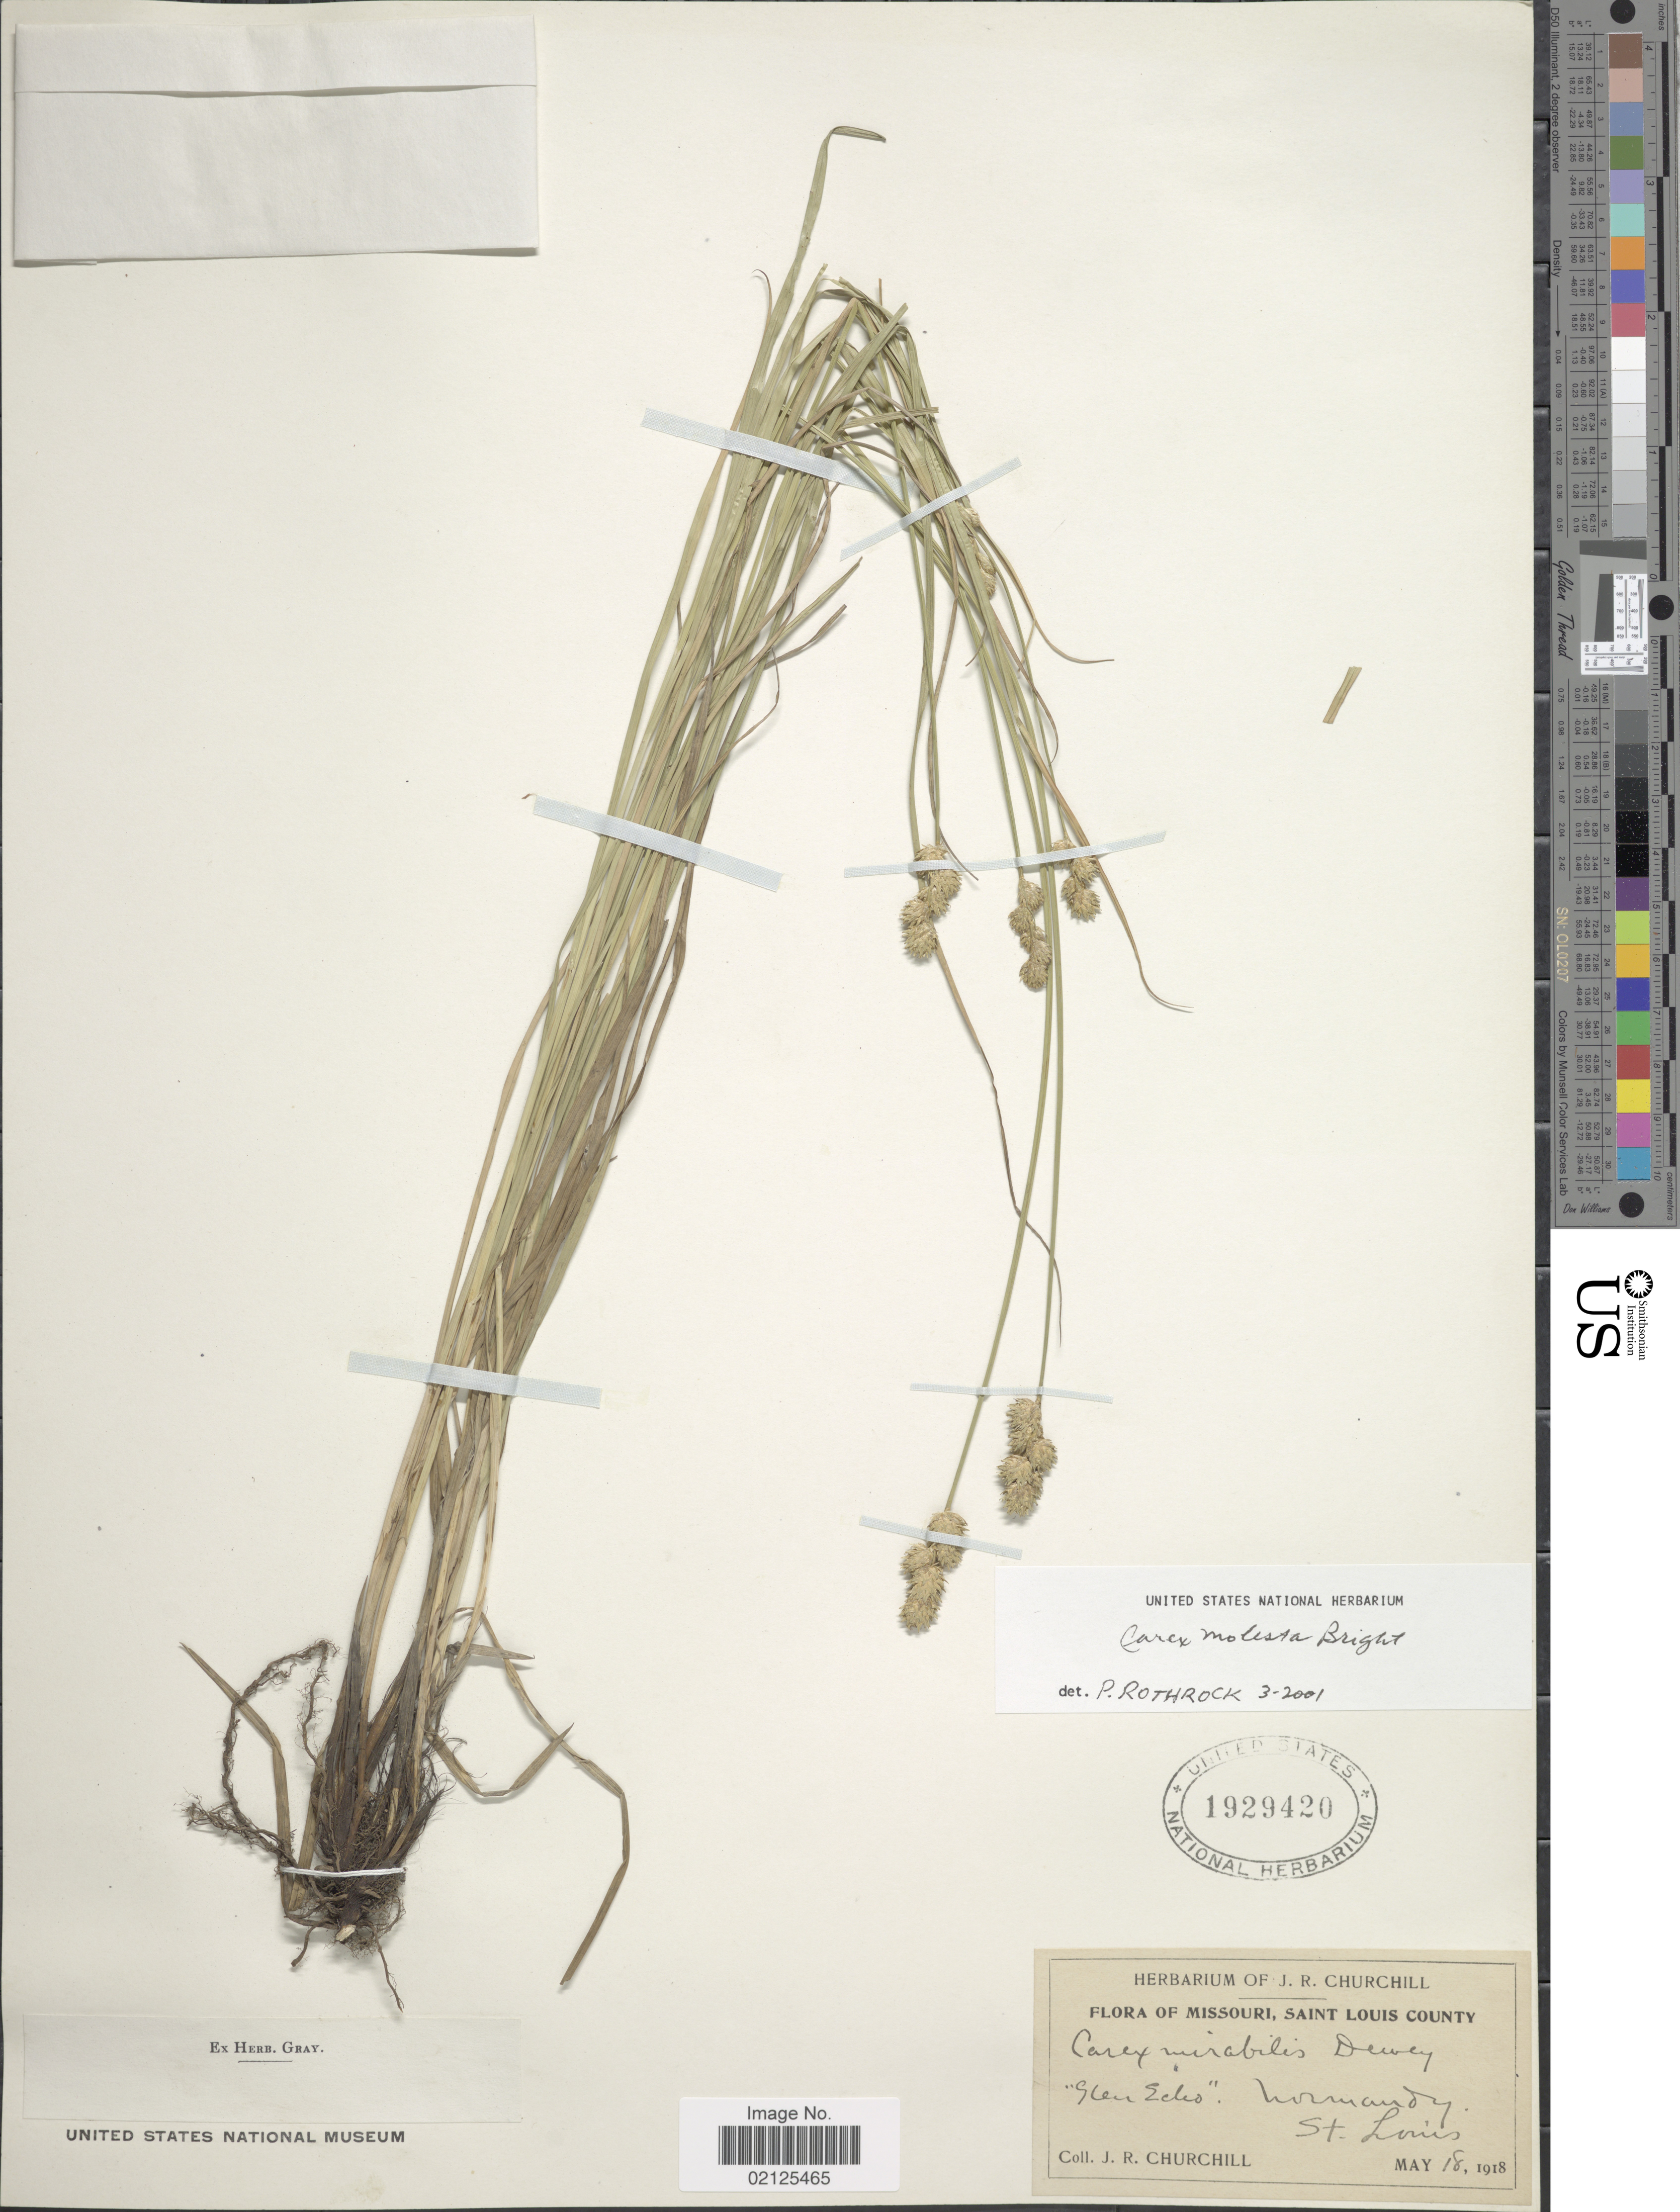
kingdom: Plantae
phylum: Tracheophyta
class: Liliopsida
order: Poales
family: Cyperaceae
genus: Carex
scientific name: Carex molesta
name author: Mack.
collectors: J. Churchill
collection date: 1918-05-18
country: United States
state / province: Missouri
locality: Saint Louis County, 'Glen Echo', Normandy, St Louis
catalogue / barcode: US 1929420